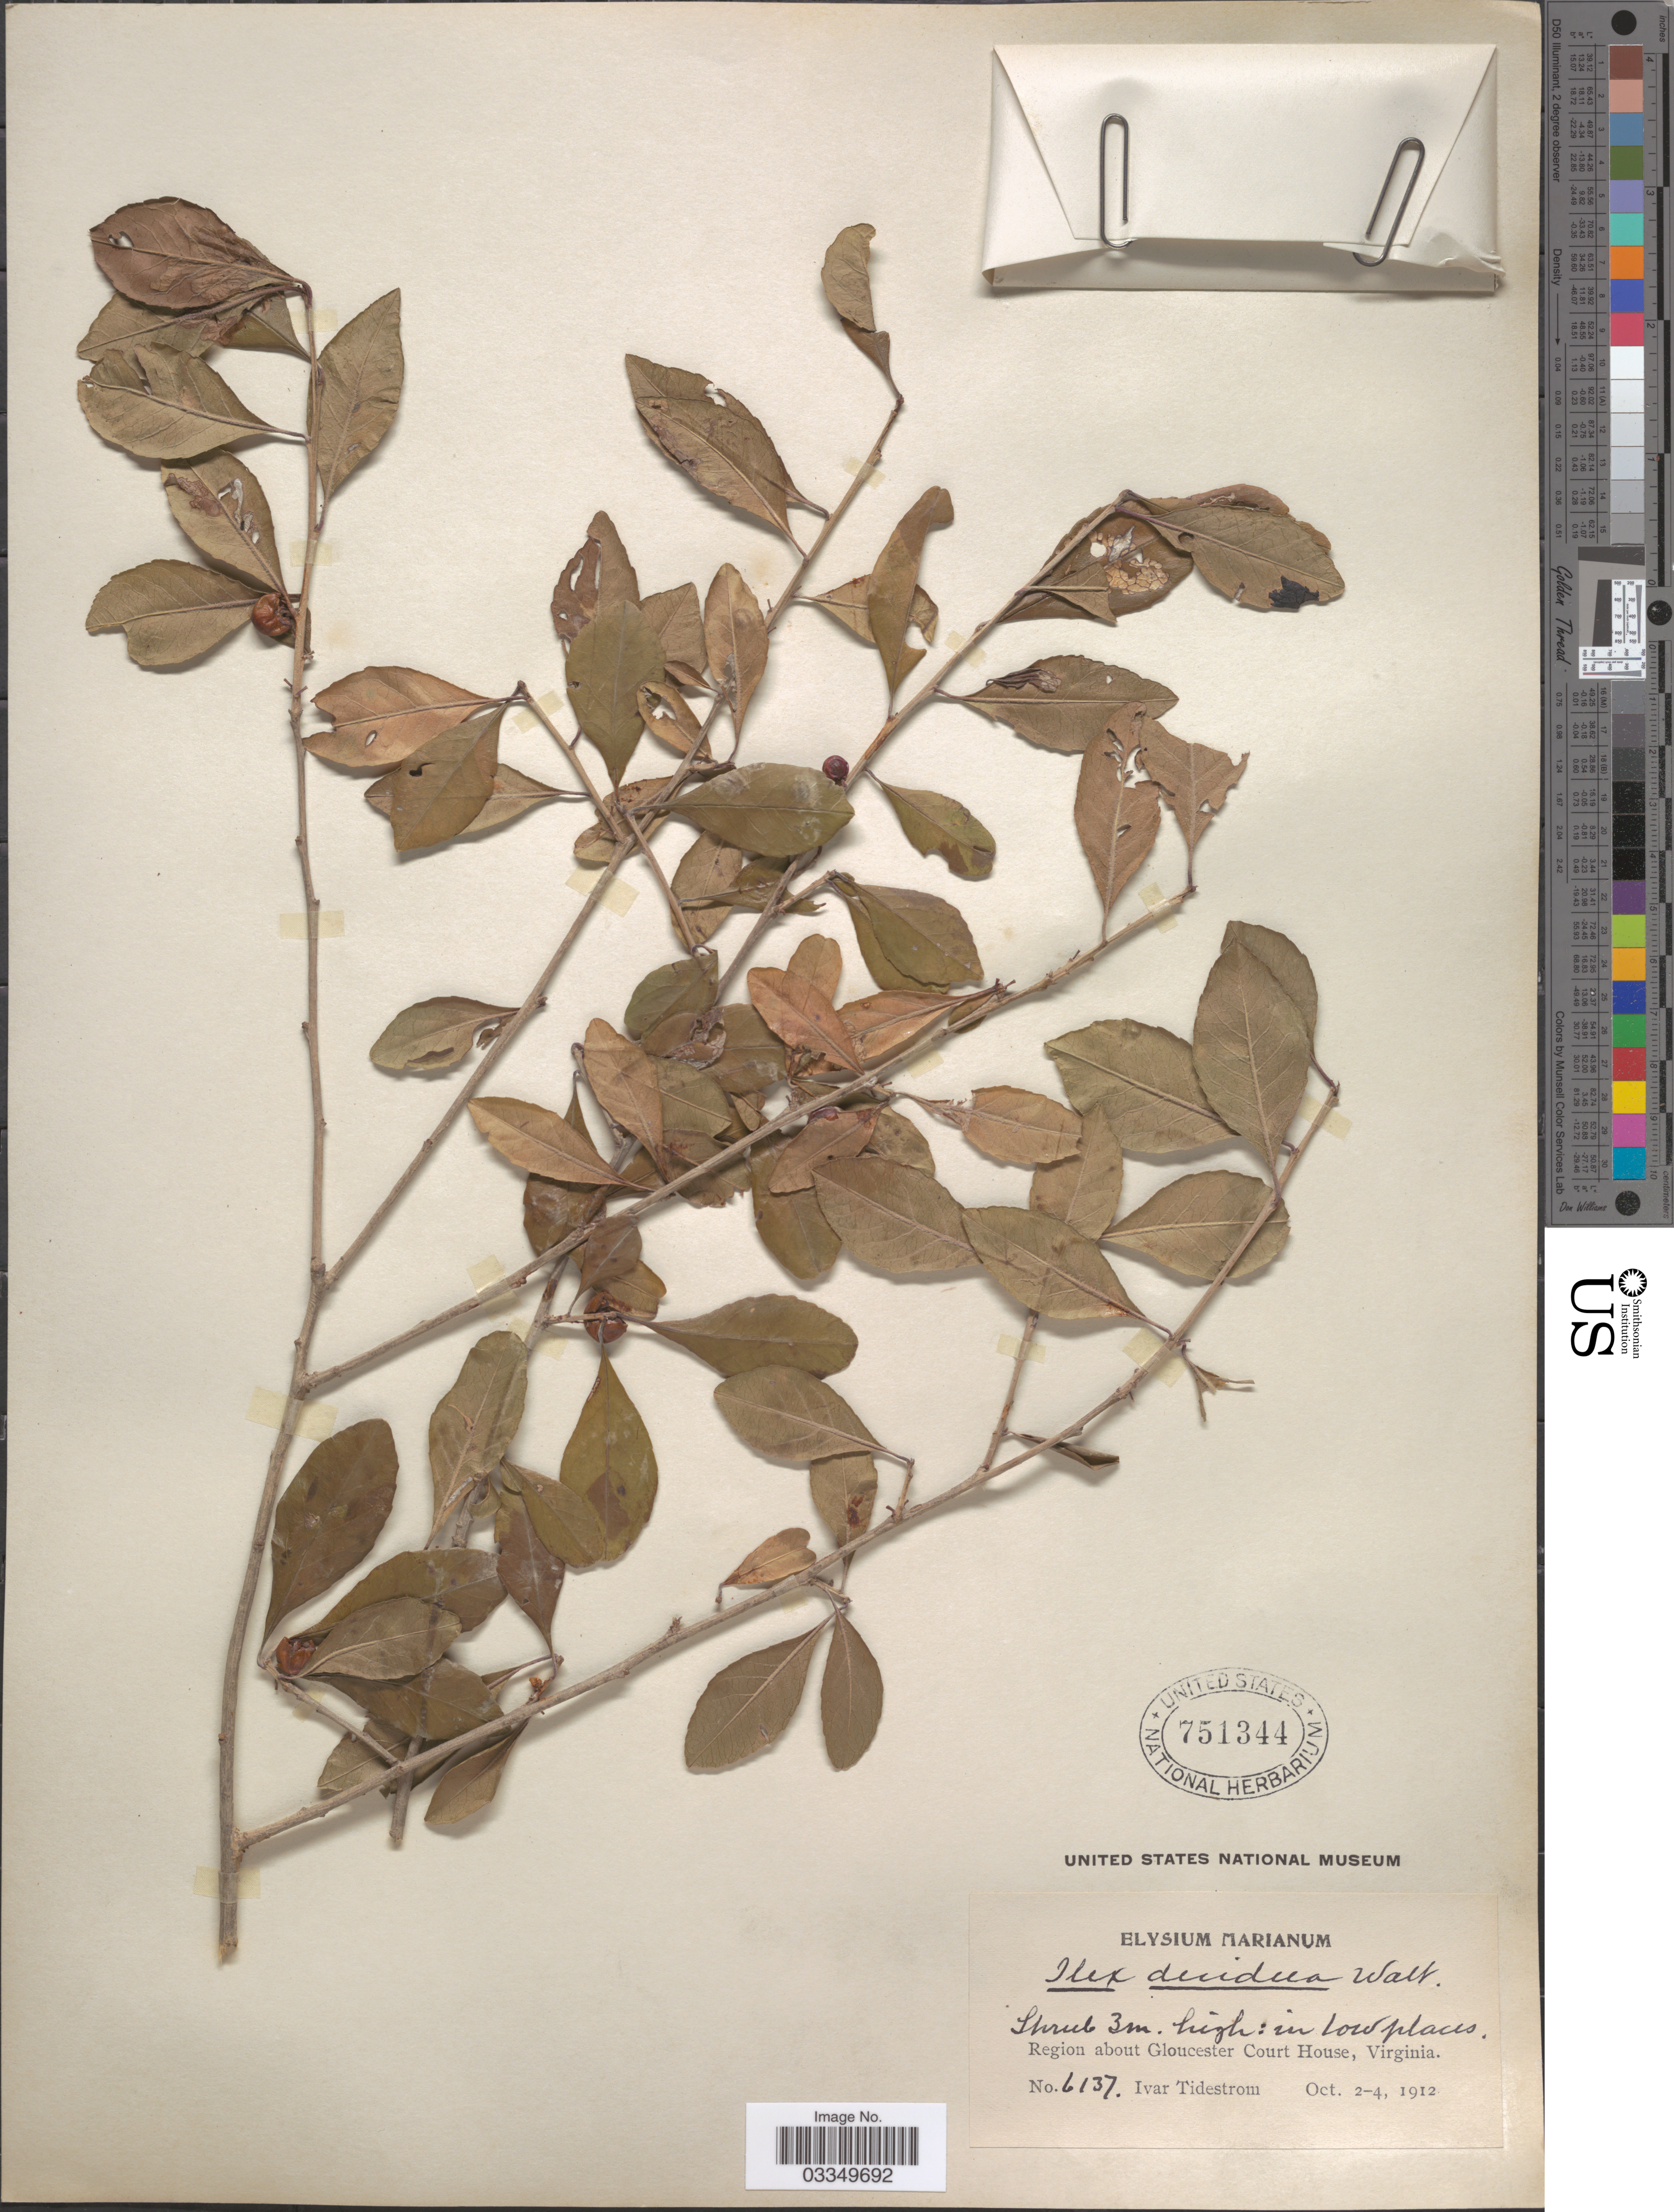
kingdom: Plantae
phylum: Tracheophyta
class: Magnoliopsida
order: Aquifoliales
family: Aquifoliaceae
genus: Ilex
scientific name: Ilex decidua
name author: Walter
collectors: I. F. Tidestrom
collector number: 6137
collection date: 1912-10-02/1912-10-04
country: United States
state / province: Virginia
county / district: Gloucester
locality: Region about Gloucester Court House.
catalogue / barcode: US 751344